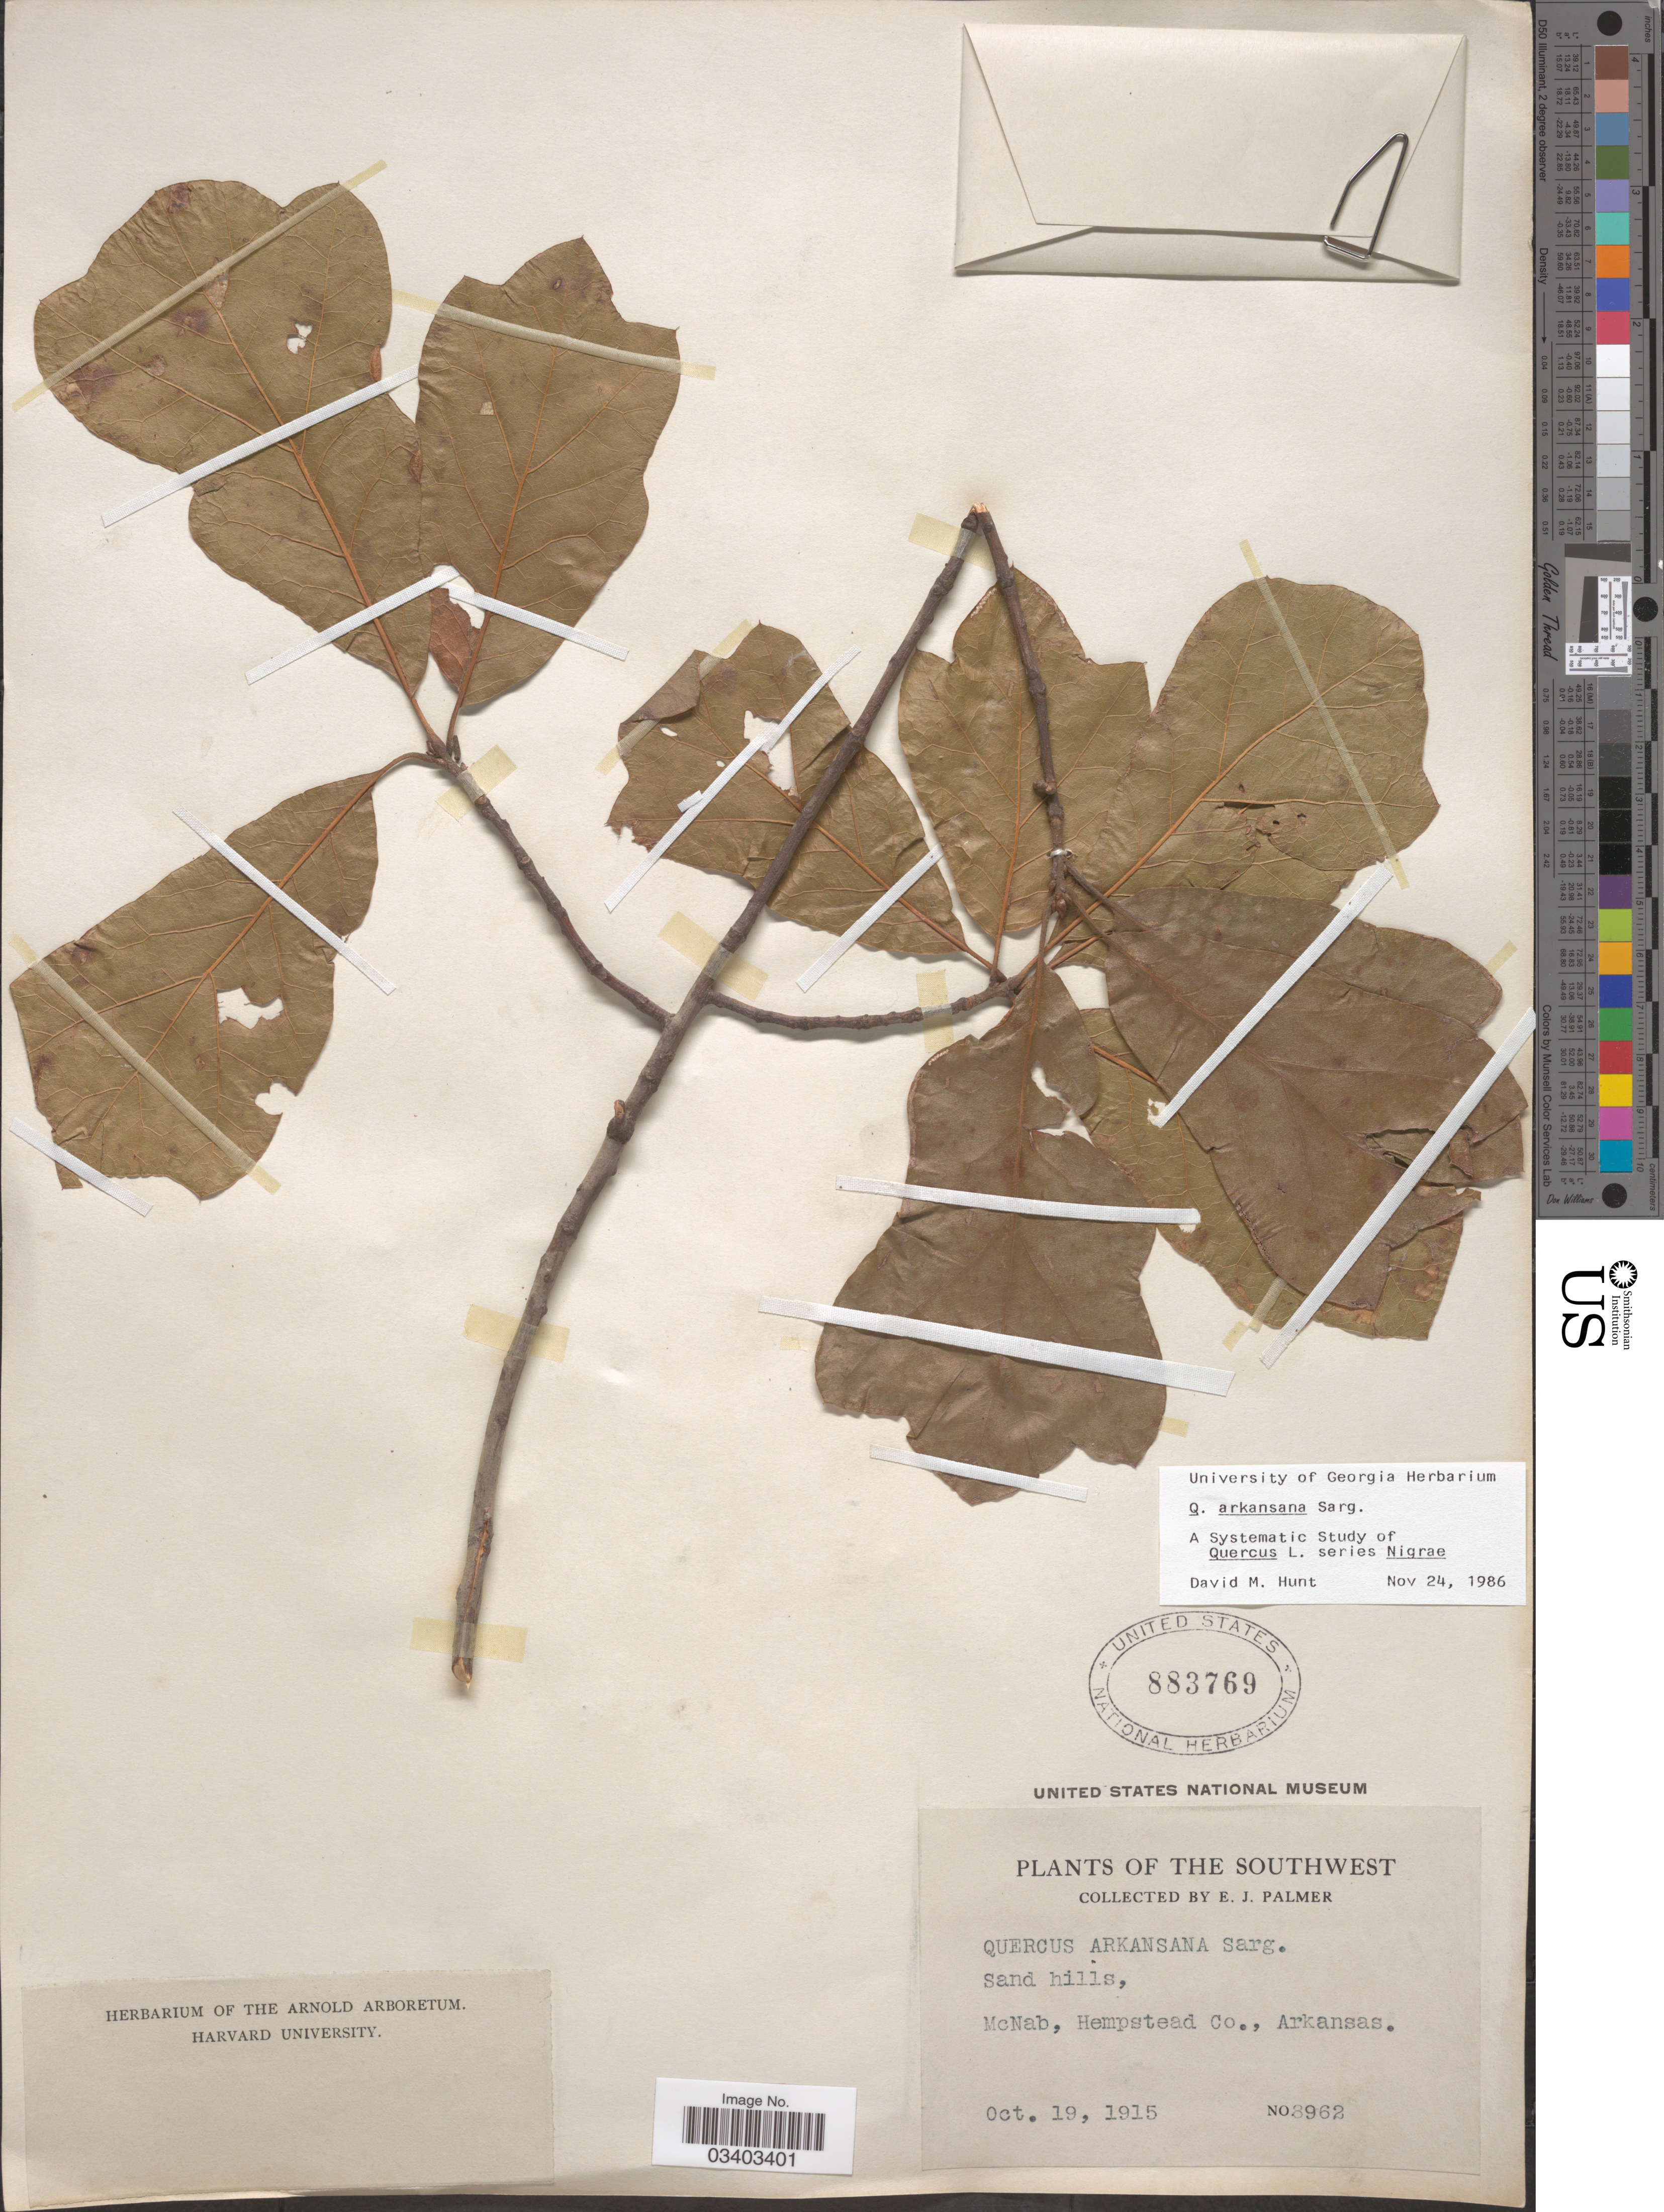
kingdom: Plantae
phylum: Tracheophyta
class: Magnoliopsida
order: Fagales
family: Fagaceae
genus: Quercus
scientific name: Quercus breviloba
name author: (Torr.) Sarg.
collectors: E. J. Palmer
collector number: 8962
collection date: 1915-10-19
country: United States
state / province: Arkansas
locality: Southwest. McNab, Hempstead Co.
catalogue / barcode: US 883769